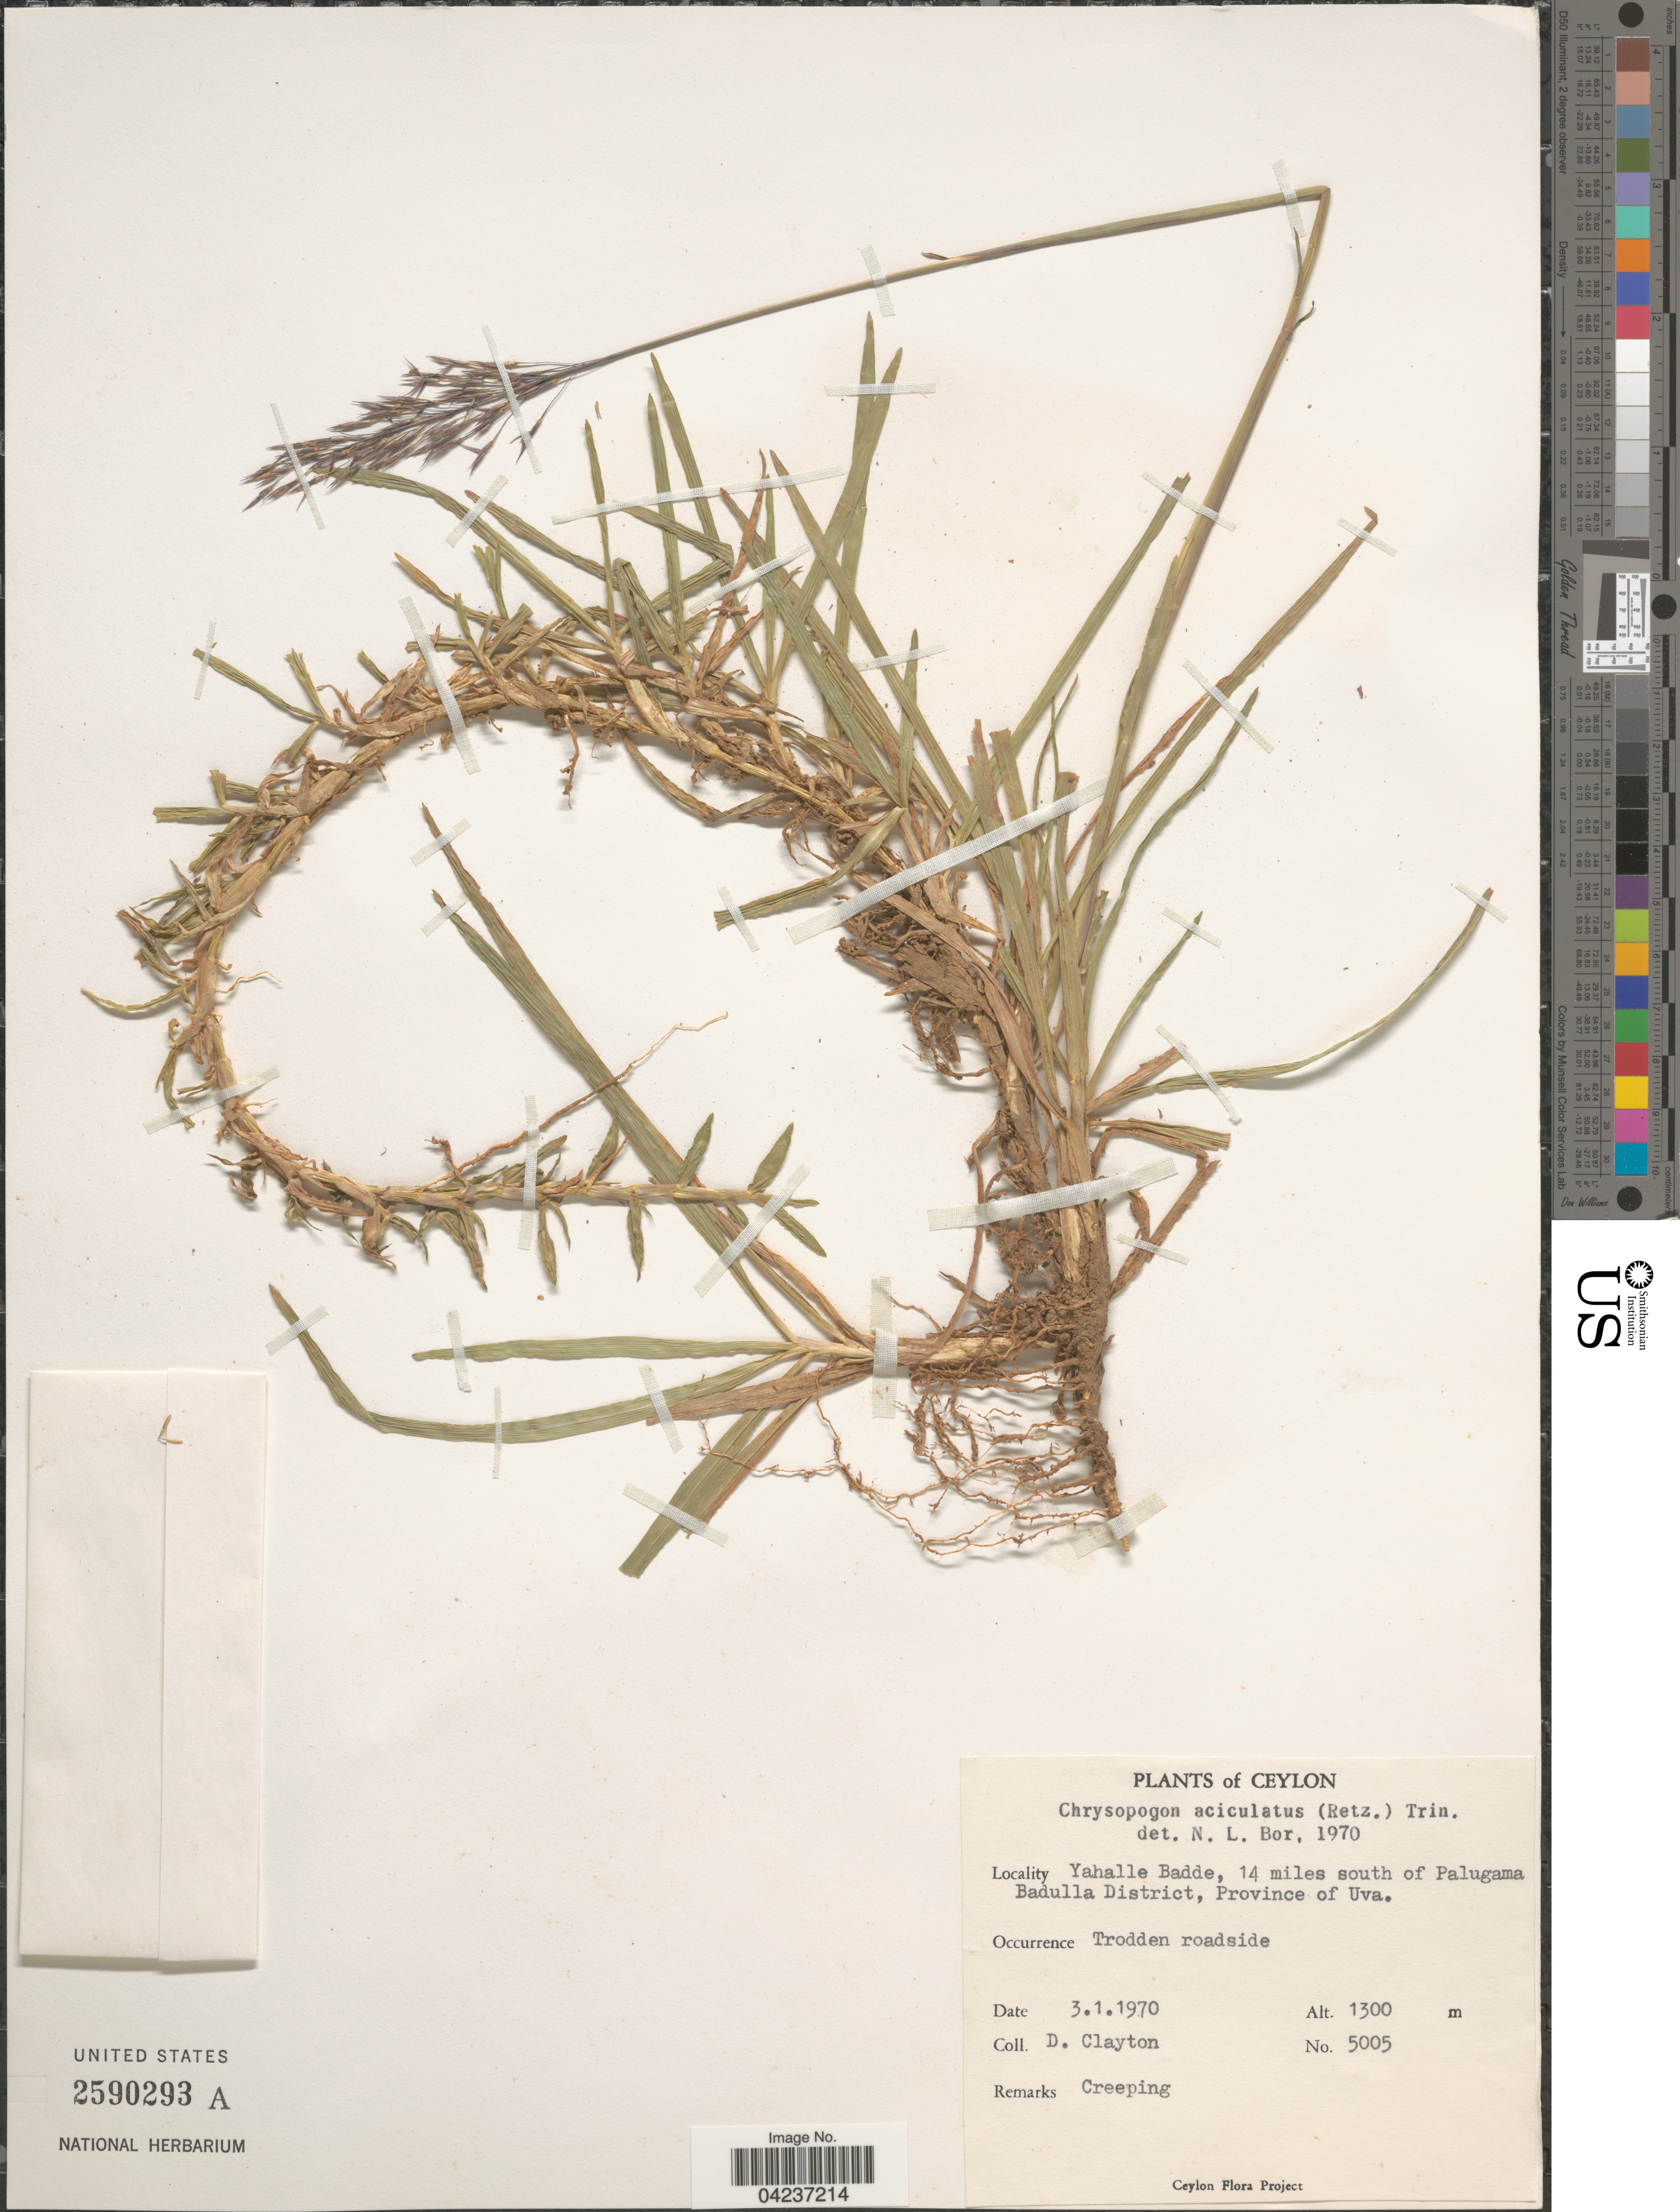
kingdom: Plantae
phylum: Tracheophyta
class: Liliopsida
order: Poales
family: Poaceae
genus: Chrysopogon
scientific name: Chrysopogon aciculatus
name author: (Retz.) Trin.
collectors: D. Clayton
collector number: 5005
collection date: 1970-01-03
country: Sri Lanka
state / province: Uva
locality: Ceylon. Yahalle Badde, 14 miles south of Palugama Badulla District. Trodden roadside.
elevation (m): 1300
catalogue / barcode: US 2590293A